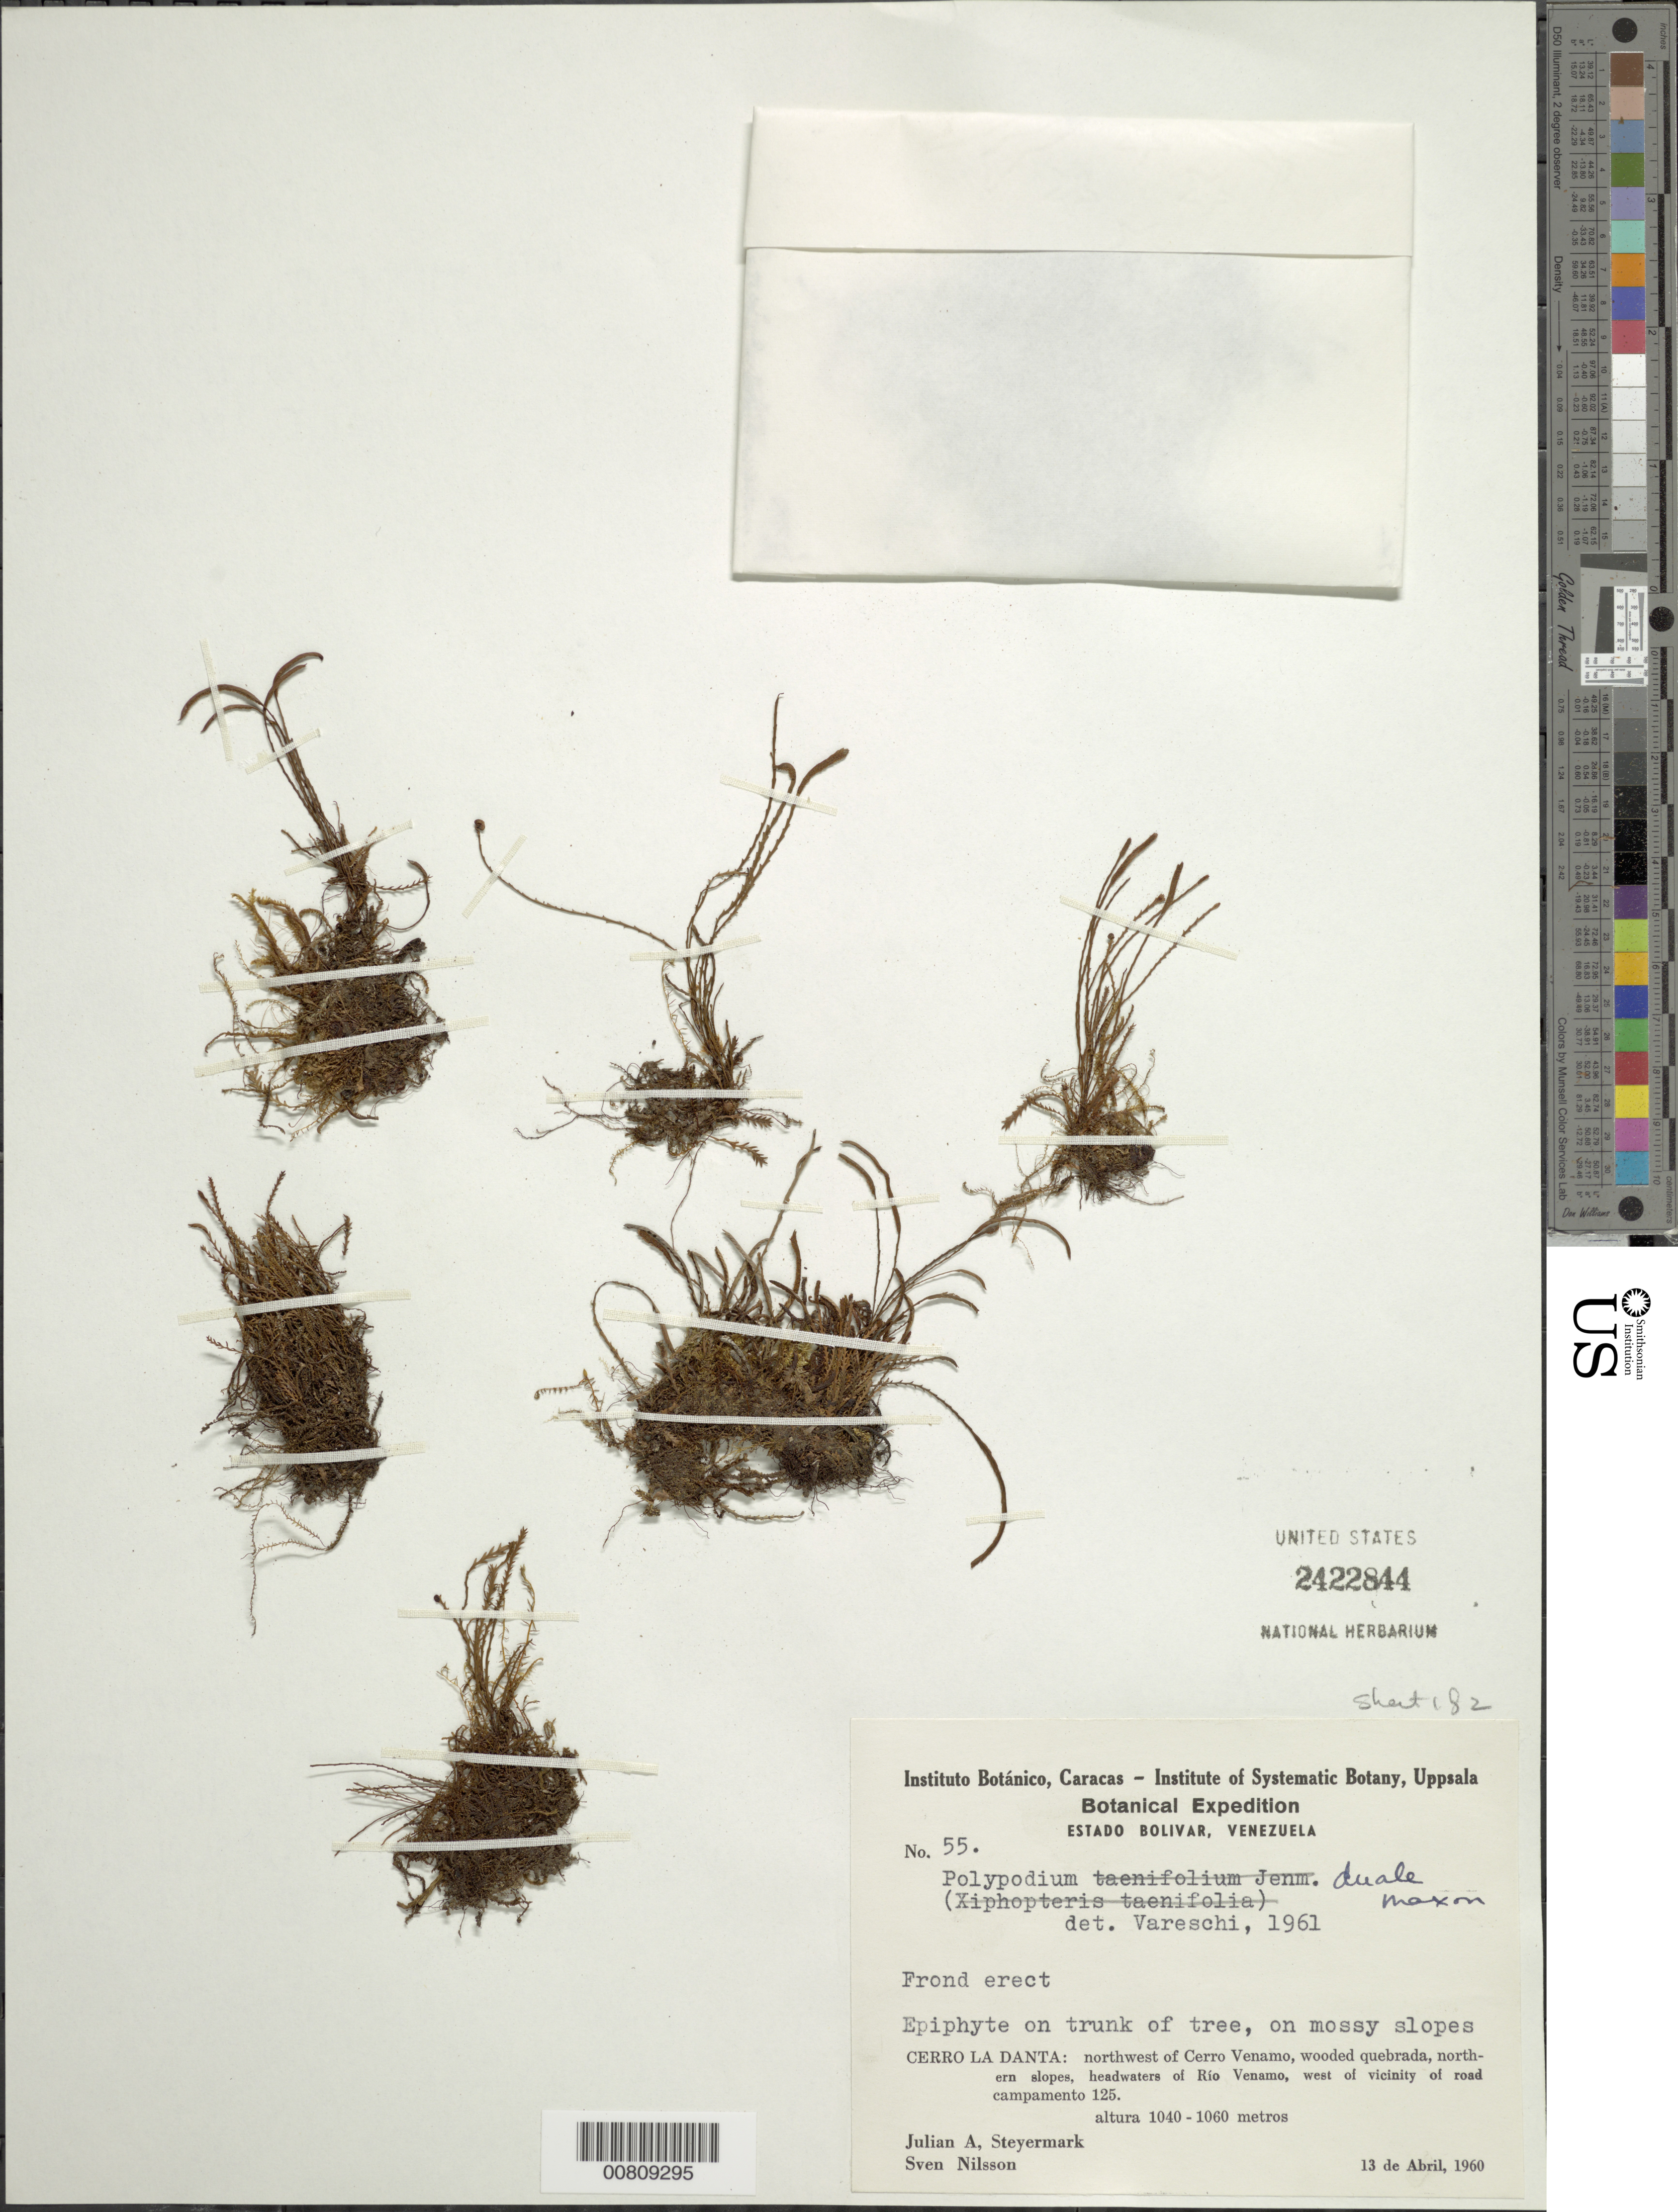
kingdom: Plantae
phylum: Tracheophyta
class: Polypodiopsida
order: Polypodiales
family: Polypodiaceae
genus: Cochlidium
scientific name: Cochlidium serrulatum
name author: (Sw.) L.E. Bishop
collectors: J. Steyermark & S. Nilsson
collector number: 60 55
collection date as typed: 13-Apr-60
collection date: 1960-04-13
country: Venezuela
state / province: Bolívar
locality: Río Venamo headwaters, W of vic of road campamento 125, on northern slopes of Cerro La Danta, NW of cerro Venamo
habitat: Wooded quebrada; on mossy slopes, on trunk of tree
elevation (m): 1040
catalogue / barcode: US 2422844